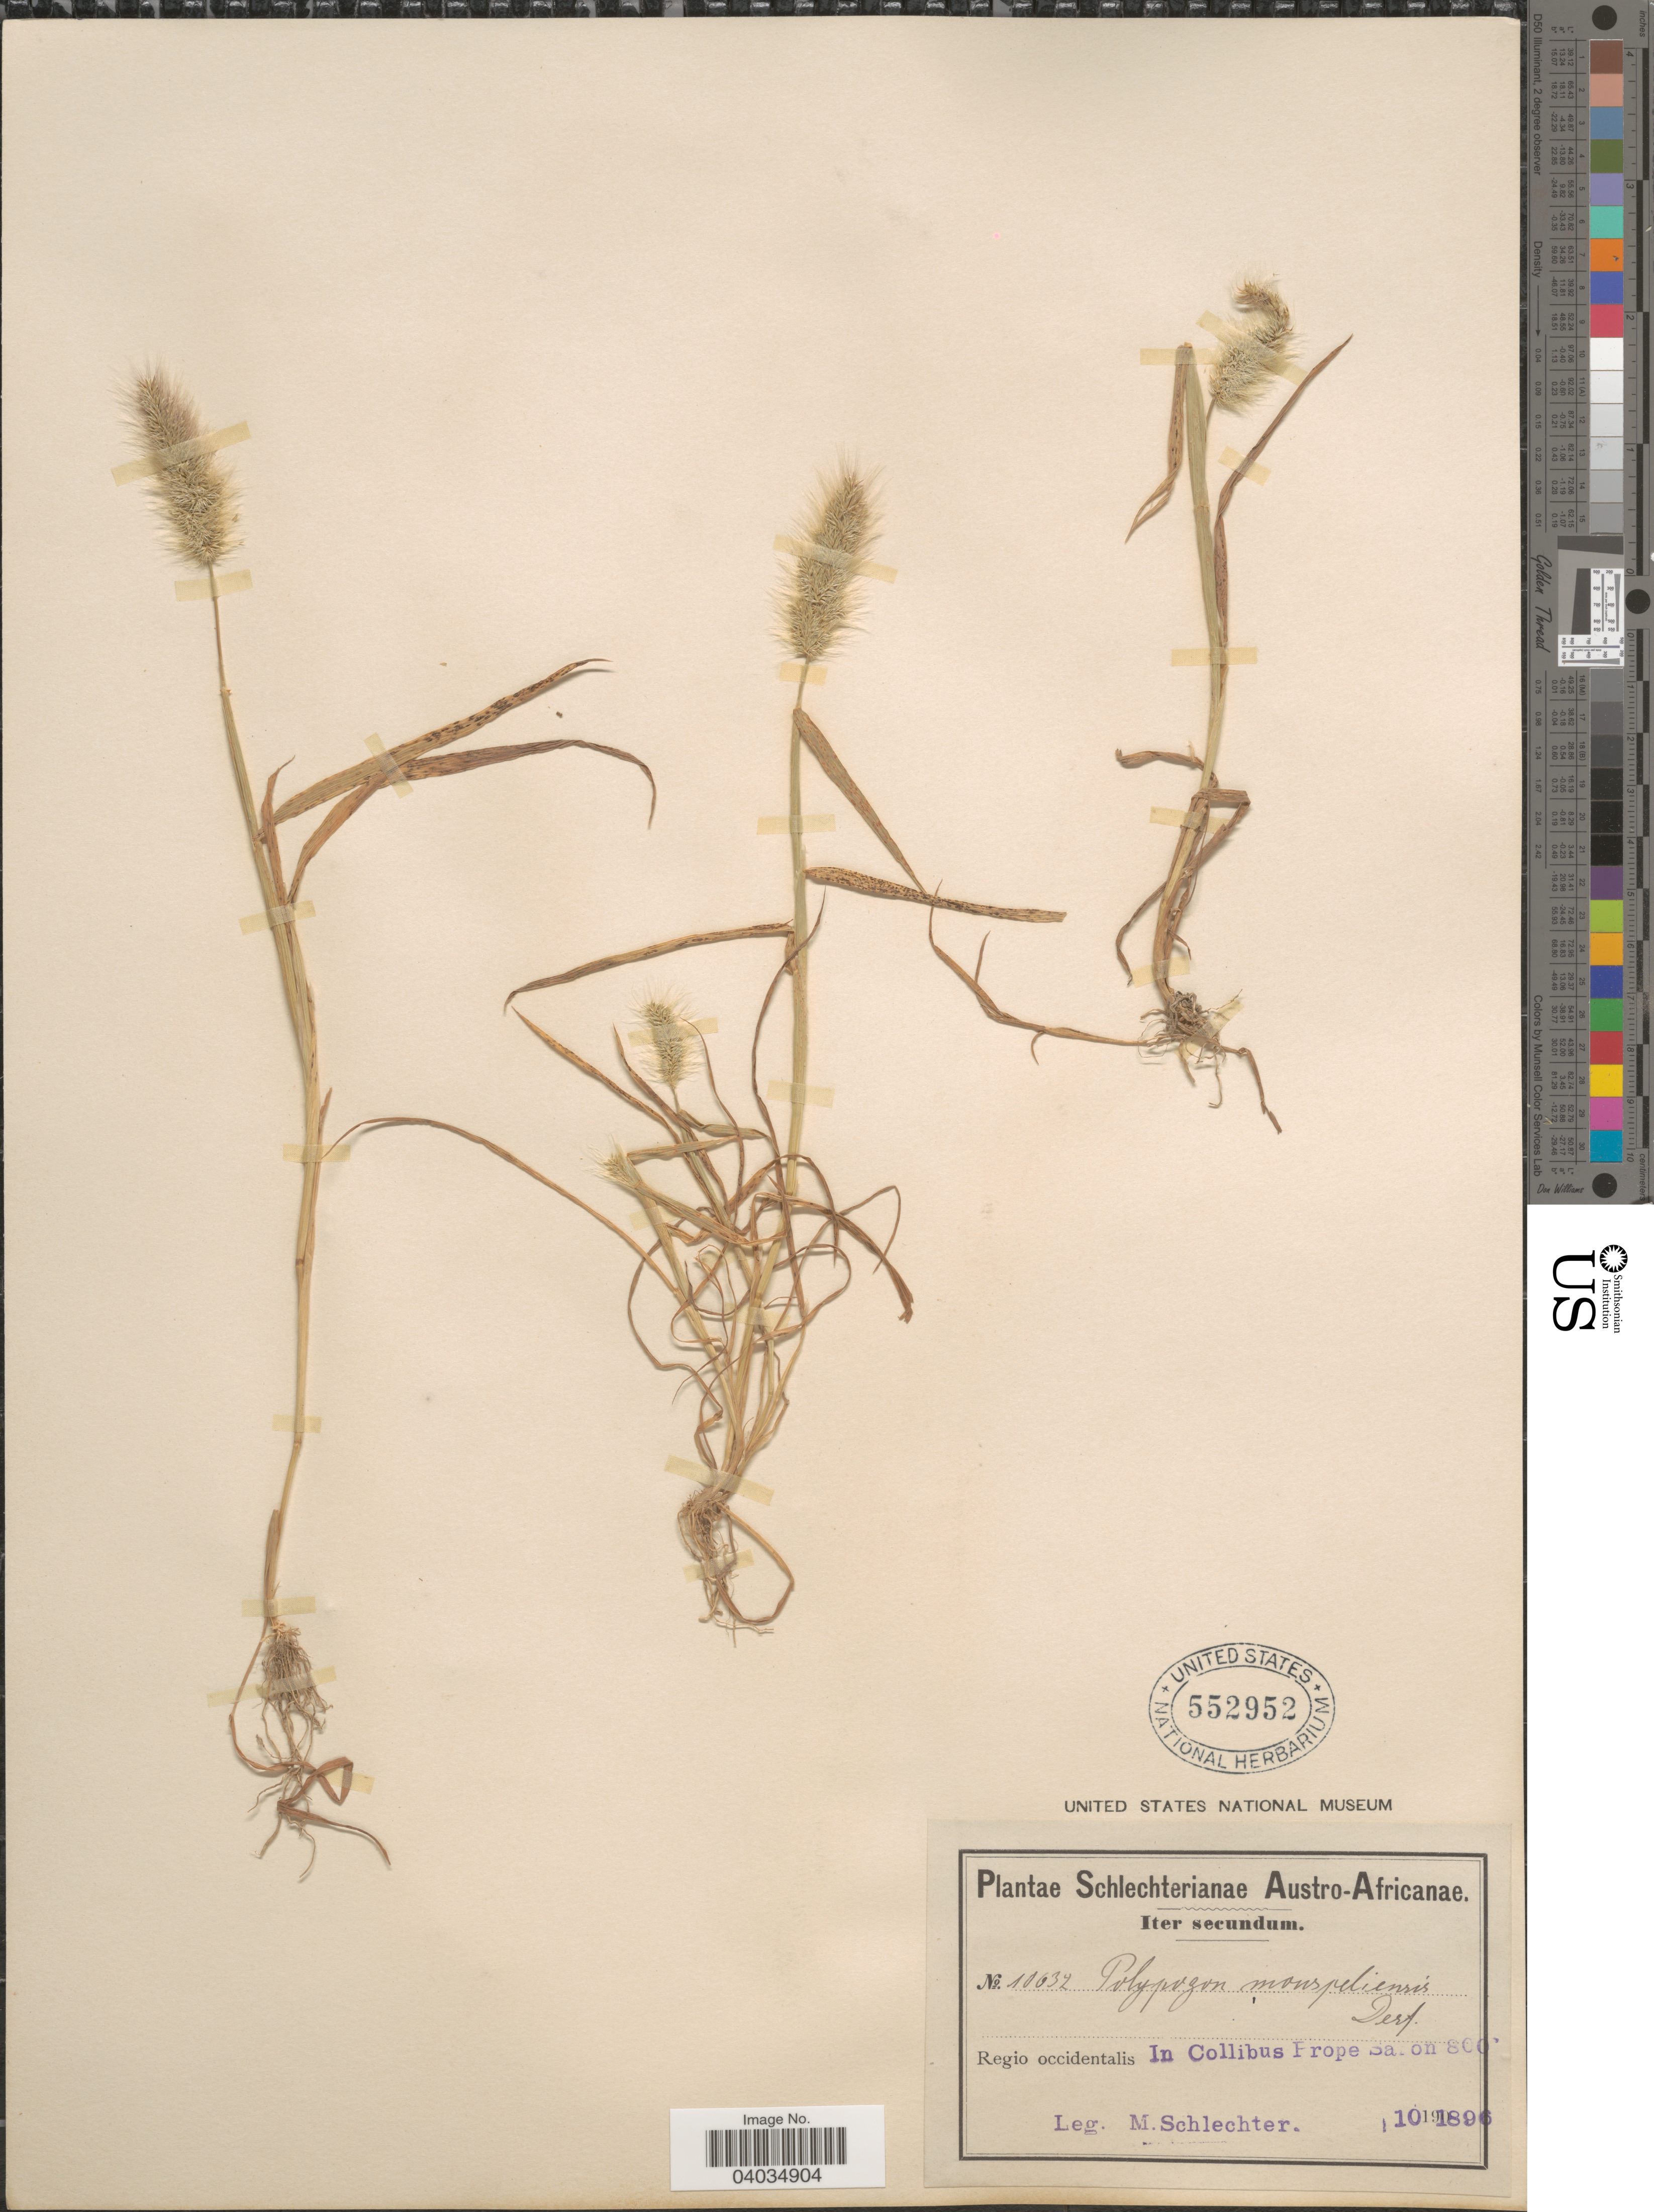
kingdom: Plantae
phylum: Tracheophyta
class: Liliopsida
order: Poales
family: Poaceae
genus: Polypogon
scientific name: Polypogon monspeliensis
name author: (L.) Desf.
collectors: M. Schlechter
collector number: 10632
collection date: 1896-10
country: South Africa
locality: Austro-Africanae. Regio occidentalis. In Collibus Prope Saron.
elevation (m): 244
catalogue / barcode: US 552952